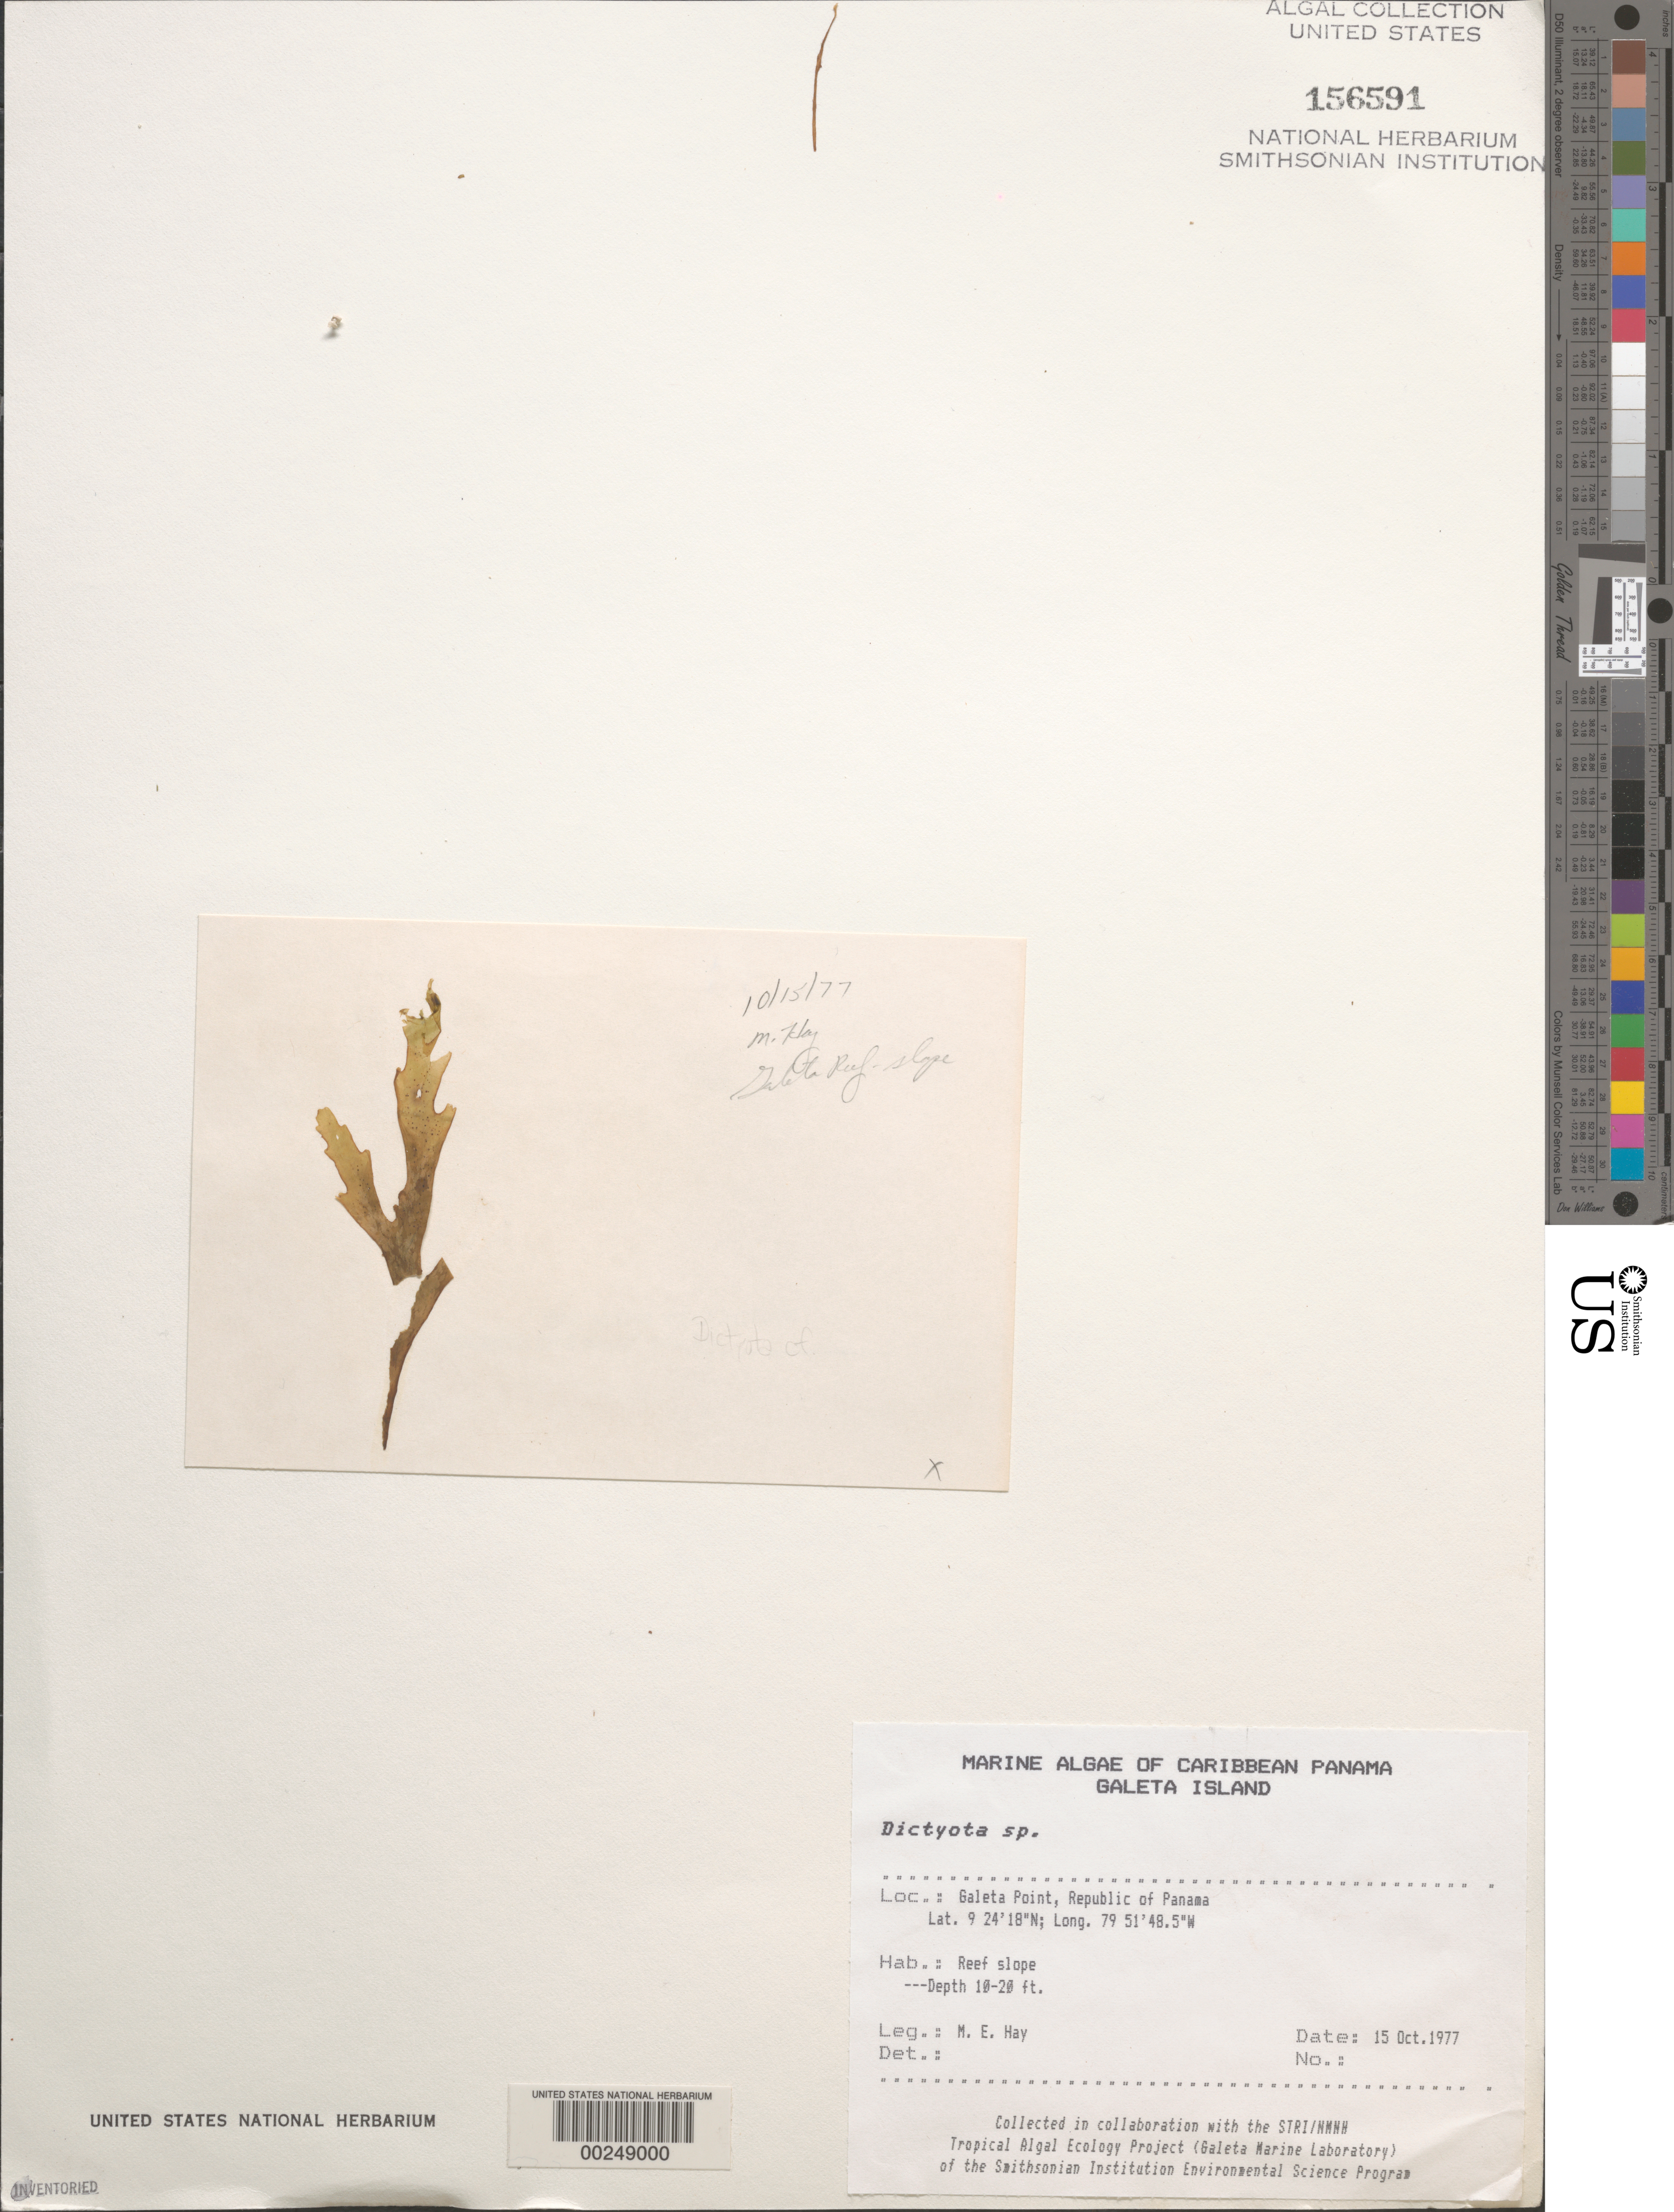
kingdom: Chromista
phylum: Ochrophyta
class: Phaeophyceae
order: Dictyotales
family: Dictyotaceae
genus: Dictyota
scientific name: Dictyota sp.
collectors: M. E. Hay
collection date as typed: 15 Oct 1977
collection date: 1977-10-15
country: Panama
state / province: Colón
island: Galeta Island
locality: Galeta Point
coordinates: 9 24' 18" N, 79 51' 48.5" W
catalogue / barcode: US 156591